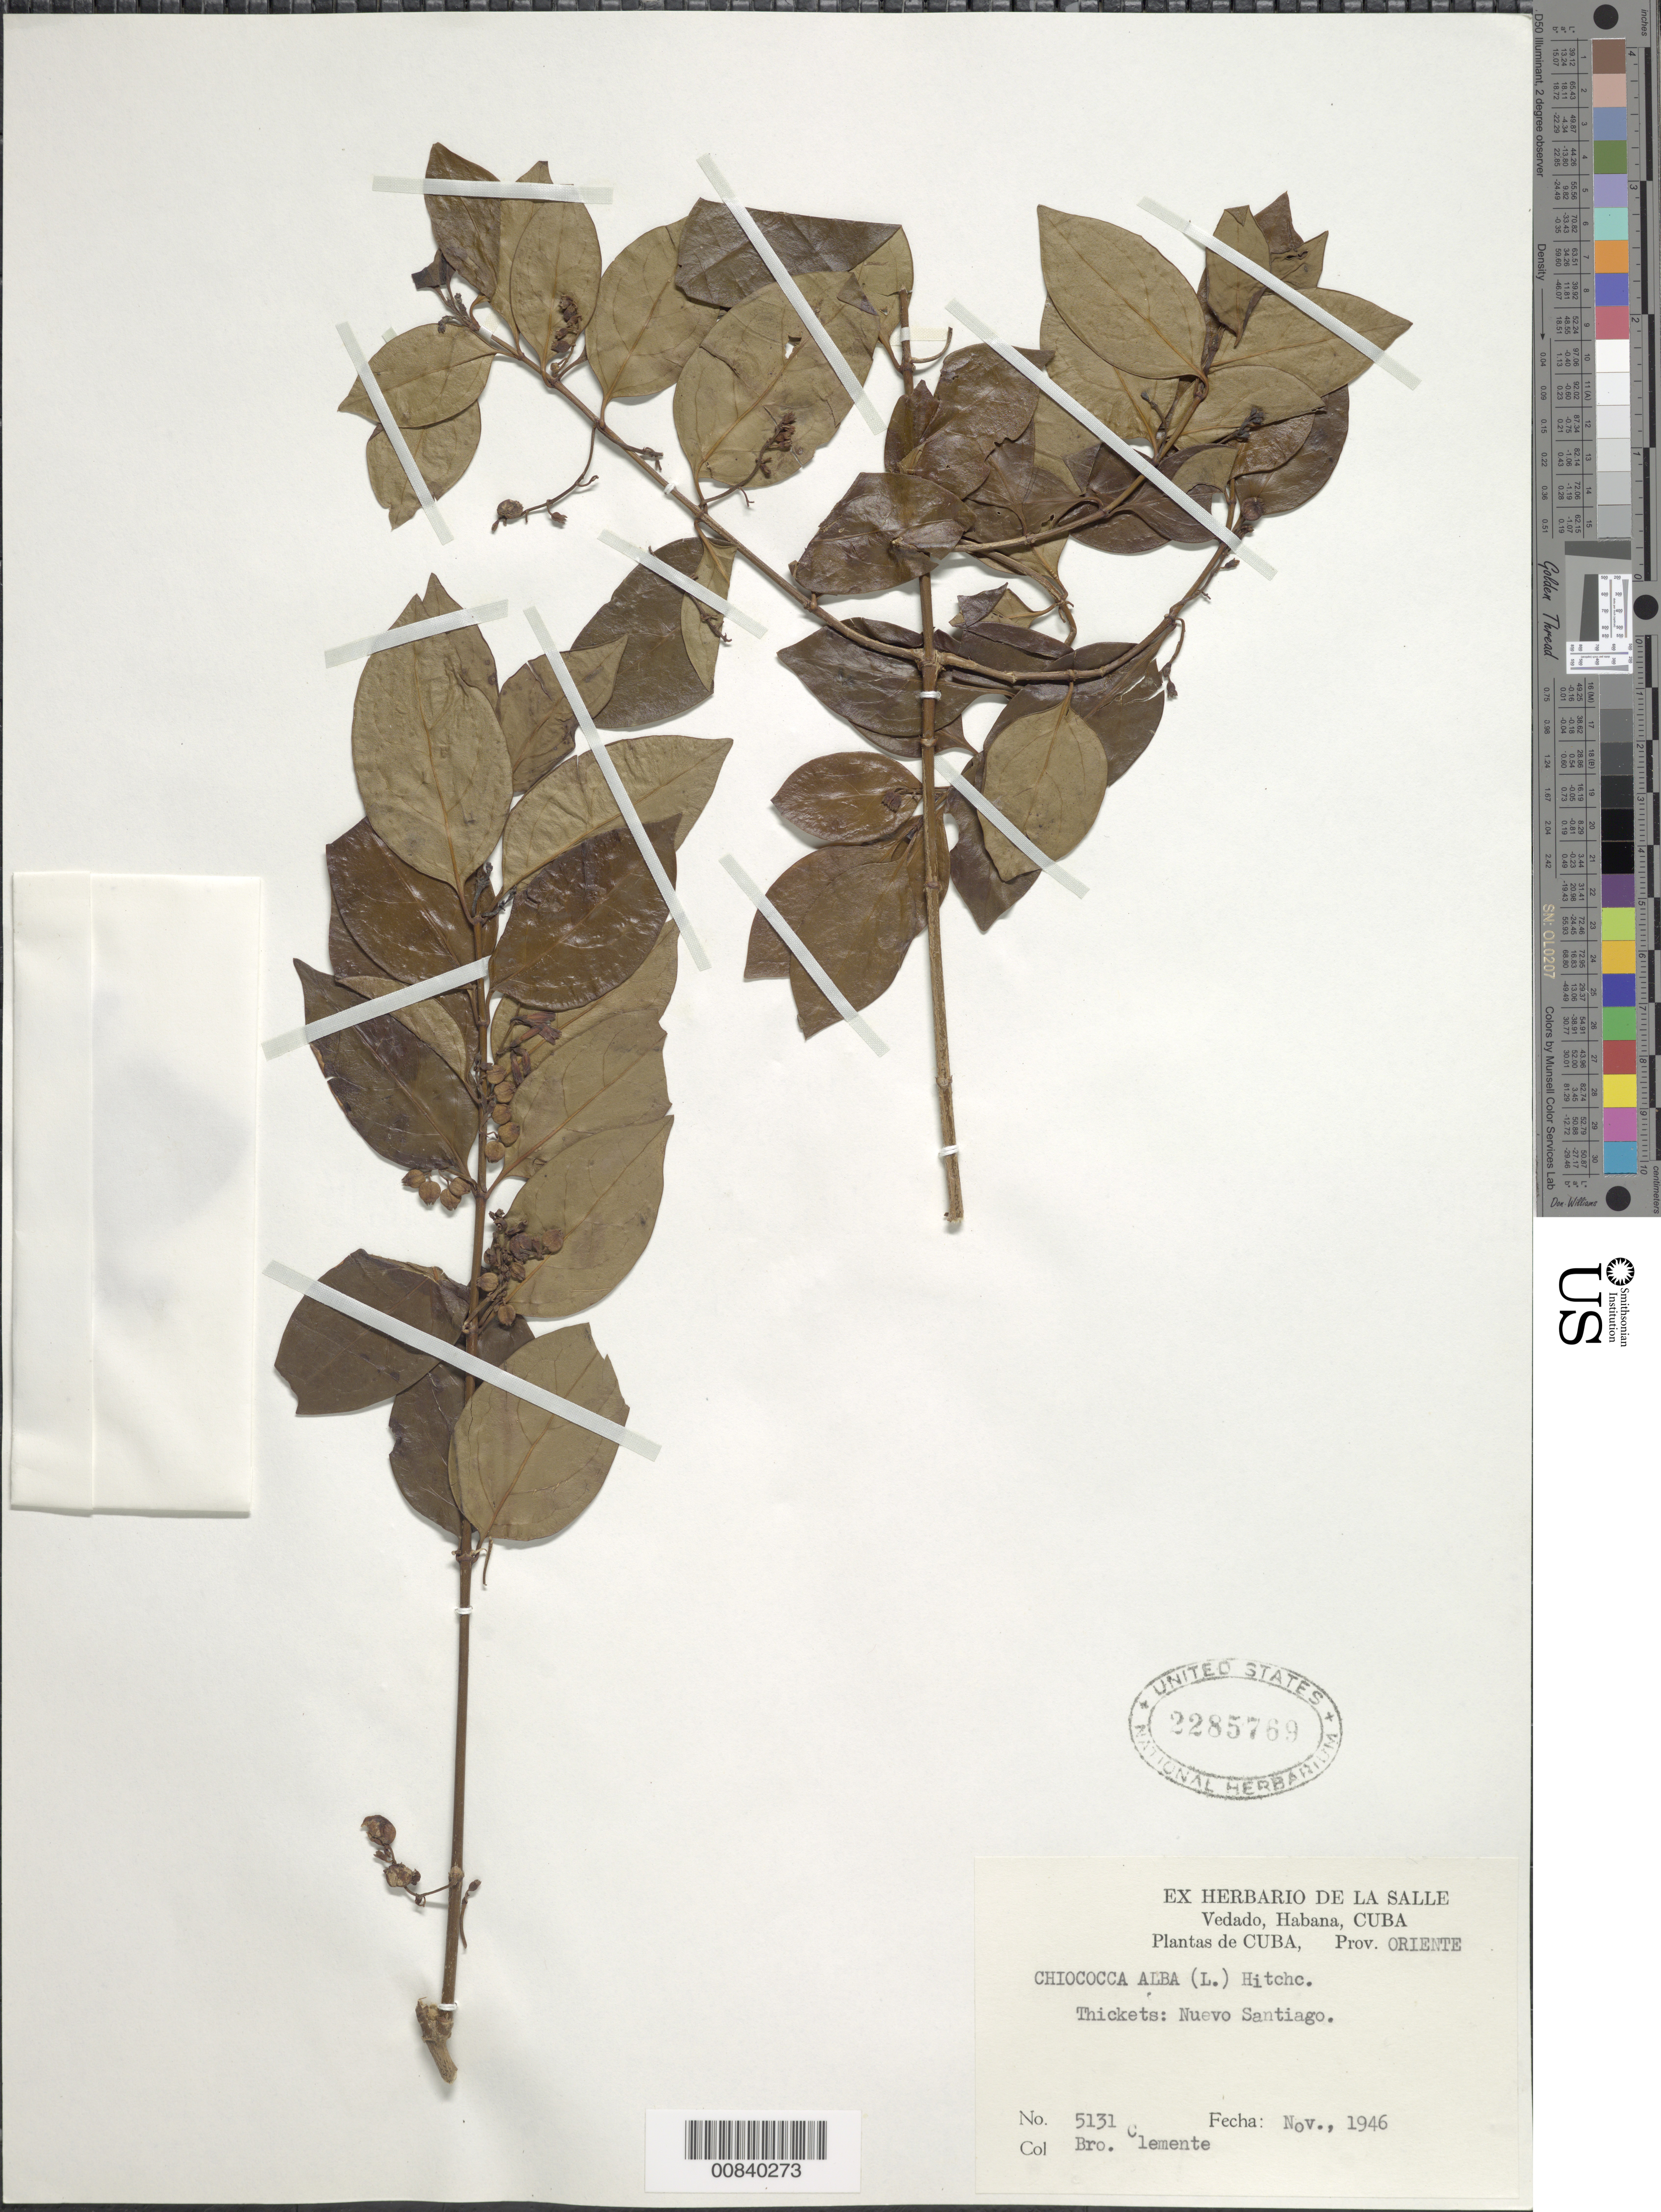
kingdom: Plantae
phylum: Tracheophyta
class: Magnoliopsida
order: Gentianales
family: Rubiaceae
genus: Chiococca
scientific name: Chiococca alba subsp. alba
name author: (L.) Hitchc.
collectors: Bro. Clemente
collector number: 5131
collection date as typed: Nov 1946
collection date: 1946-11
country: Cuba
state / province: Oriente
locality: Nuevo Santiago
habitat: Thickets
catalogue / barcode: US 2285769